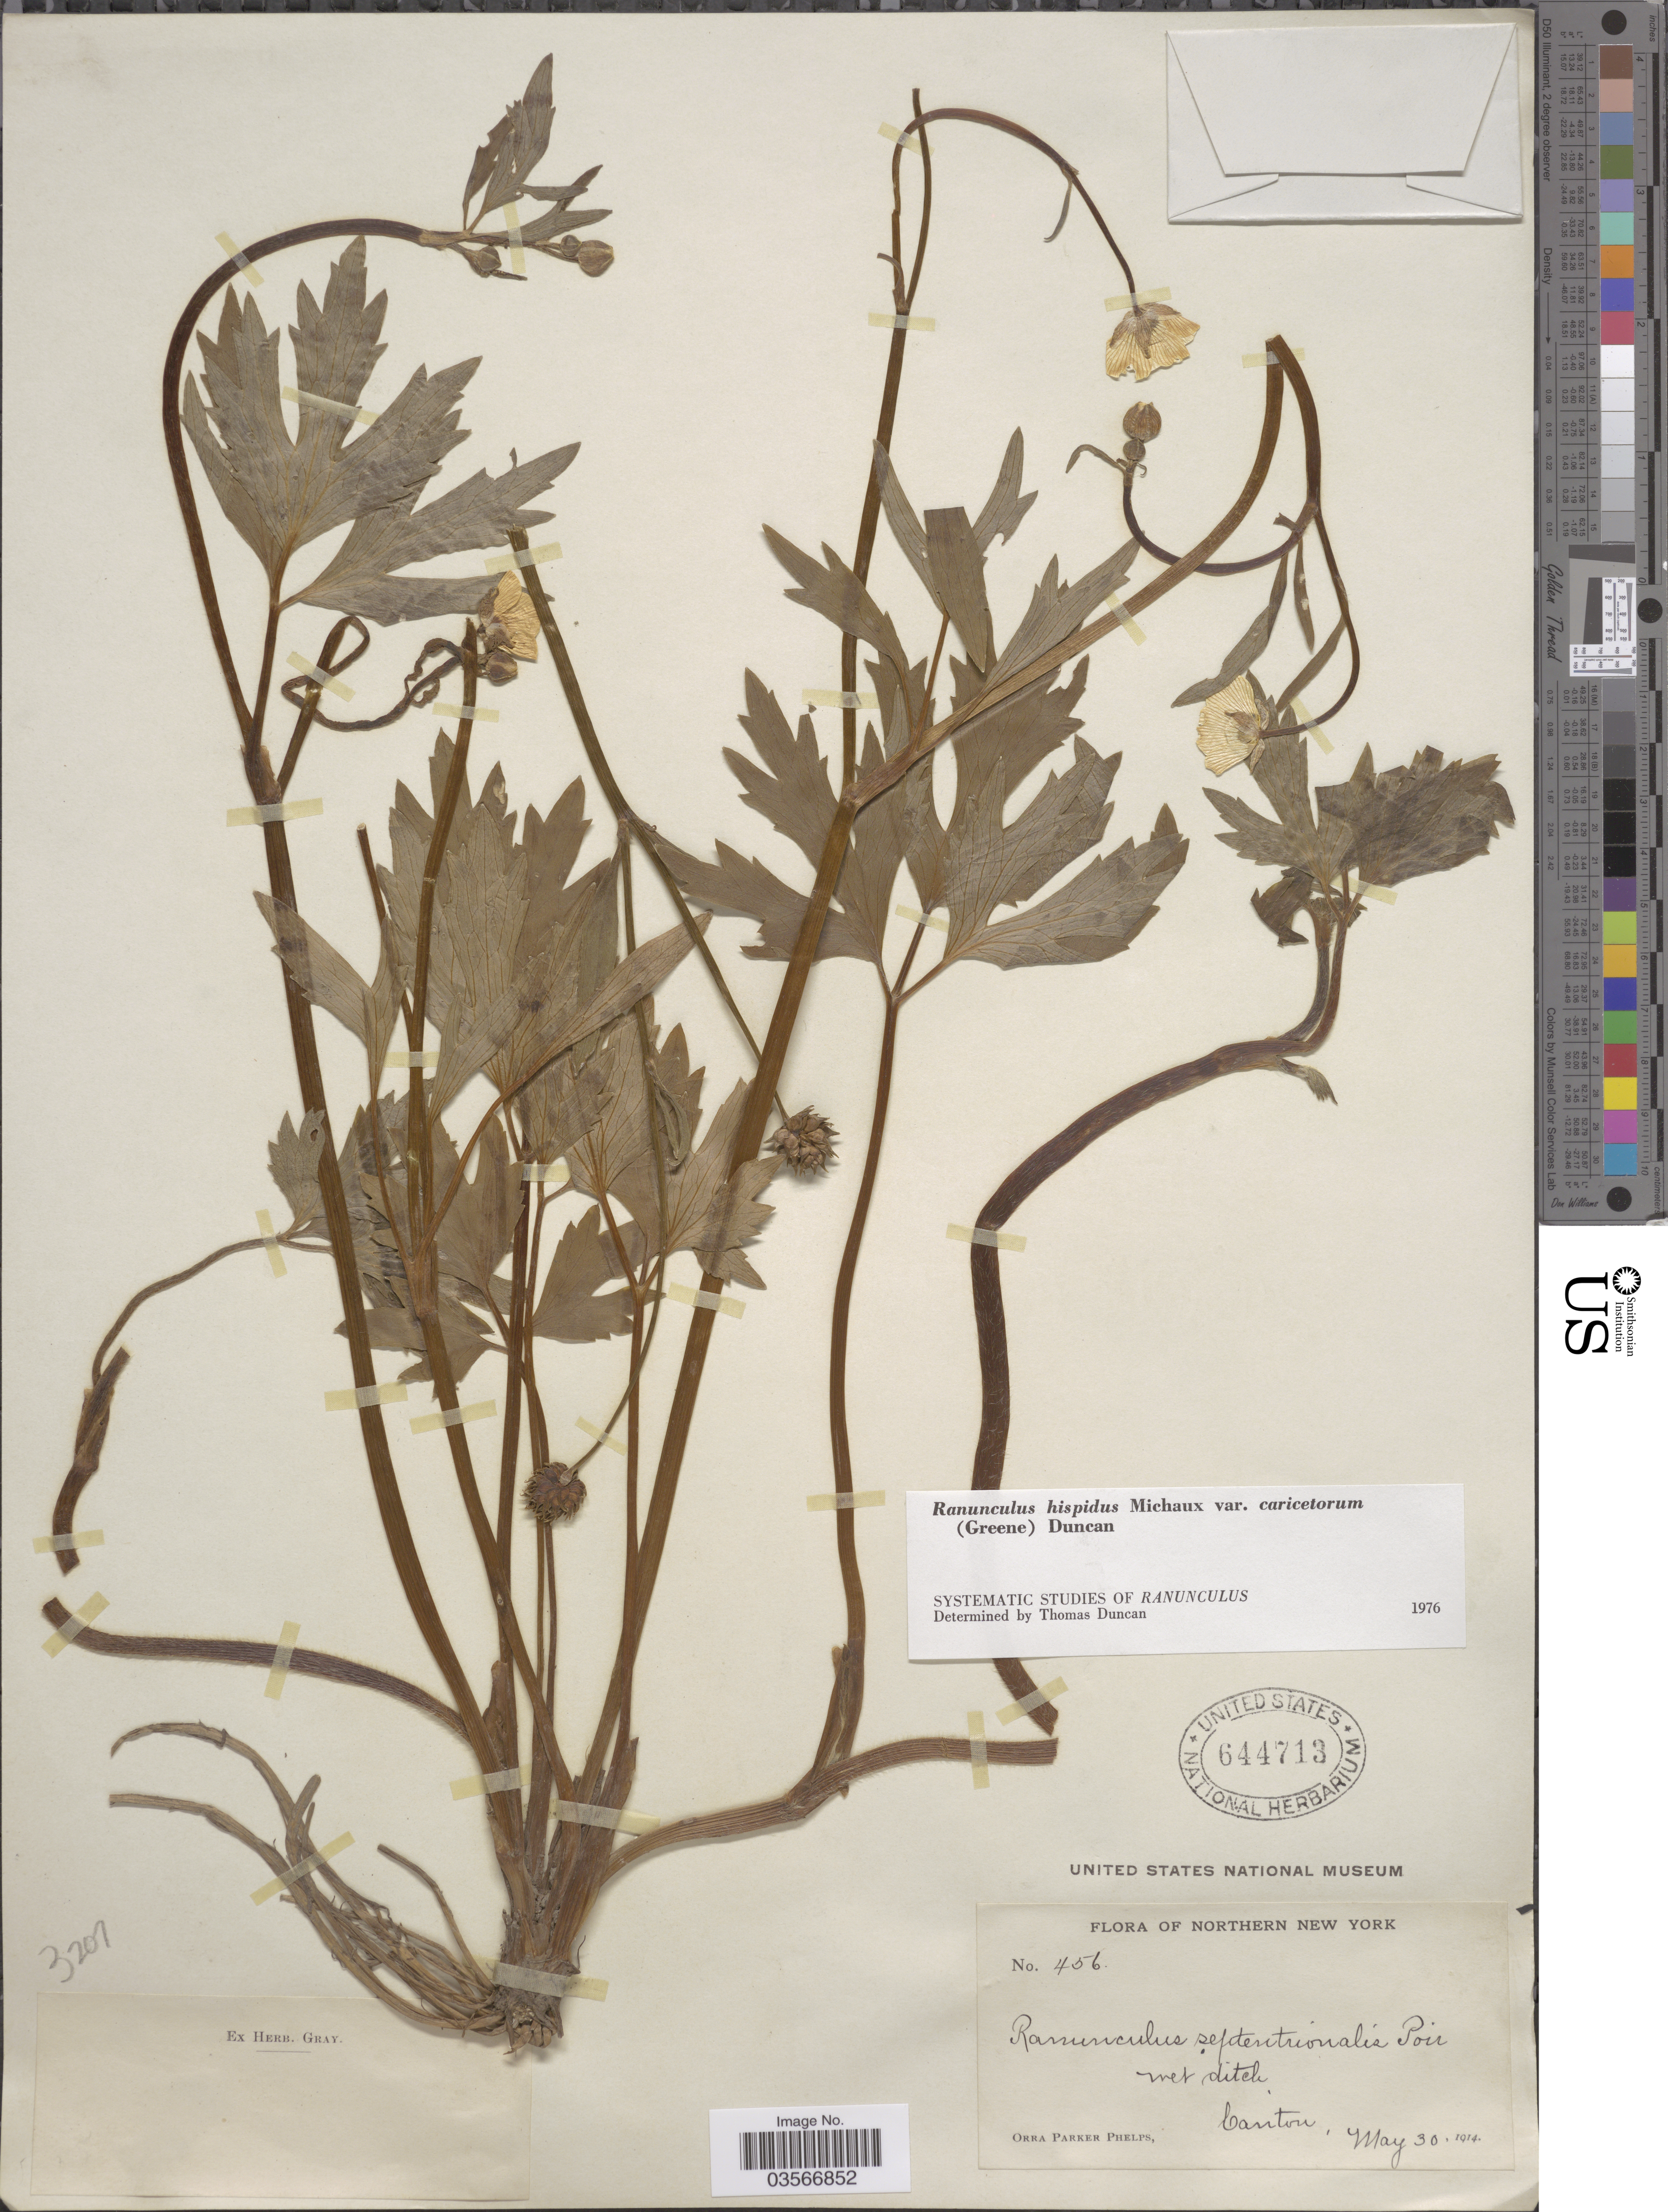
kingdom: Plantae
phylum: Tracheophyta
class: Magnoliopsida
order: Ranunculales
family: Ranunculaceae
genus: Ranunculus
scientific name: Ranunculus hispidus var. caricetorum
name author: Michx.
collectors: O. P. Phelps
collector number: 456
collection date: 1914-05-30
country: United States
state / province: New York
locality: Northern New York. Canton.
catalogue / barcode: US 644713